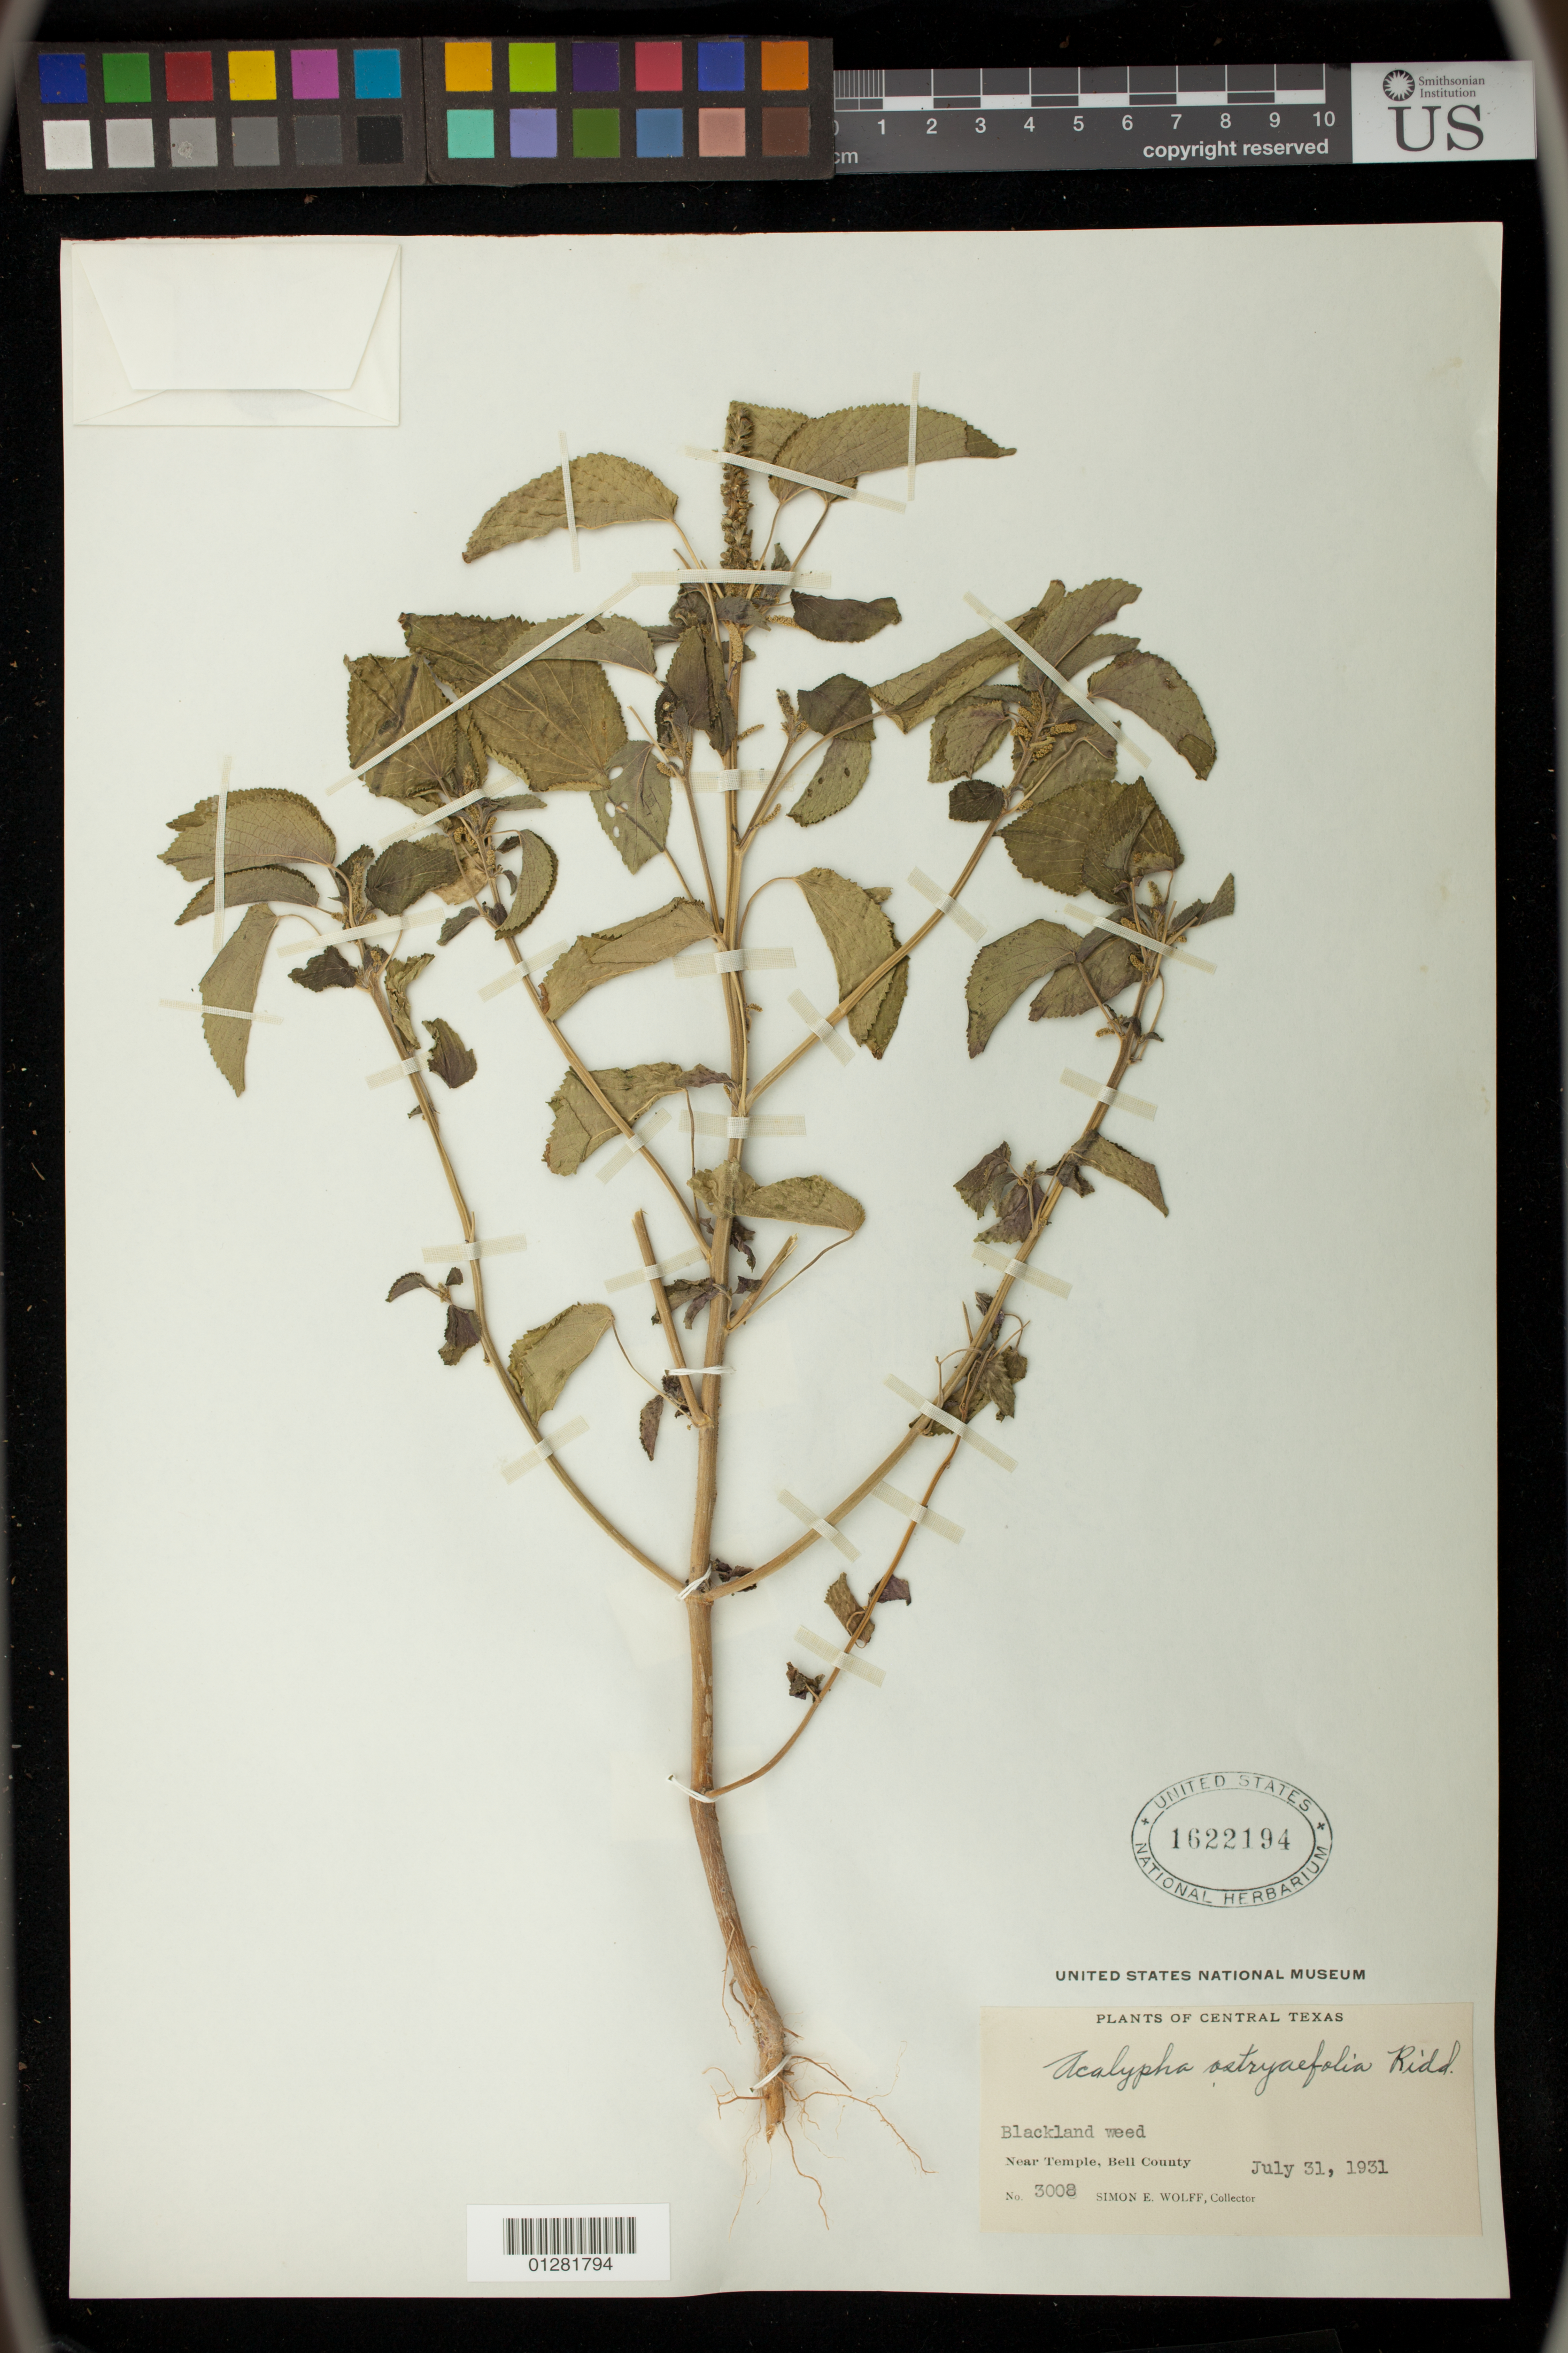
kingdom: Plantae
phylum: Tracheophyta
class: Magnoliopsida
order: Malpighiales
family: Euphorbiaceae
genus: Acalypha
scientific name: Acalypha ostryifolia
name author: Ridd.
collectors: S. E. Wolff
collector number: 3008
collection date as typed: July 31, 1931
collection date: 1931-07-31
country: United States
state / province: Texas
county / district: Bell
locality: Near Temple.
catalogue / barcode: US 1622194